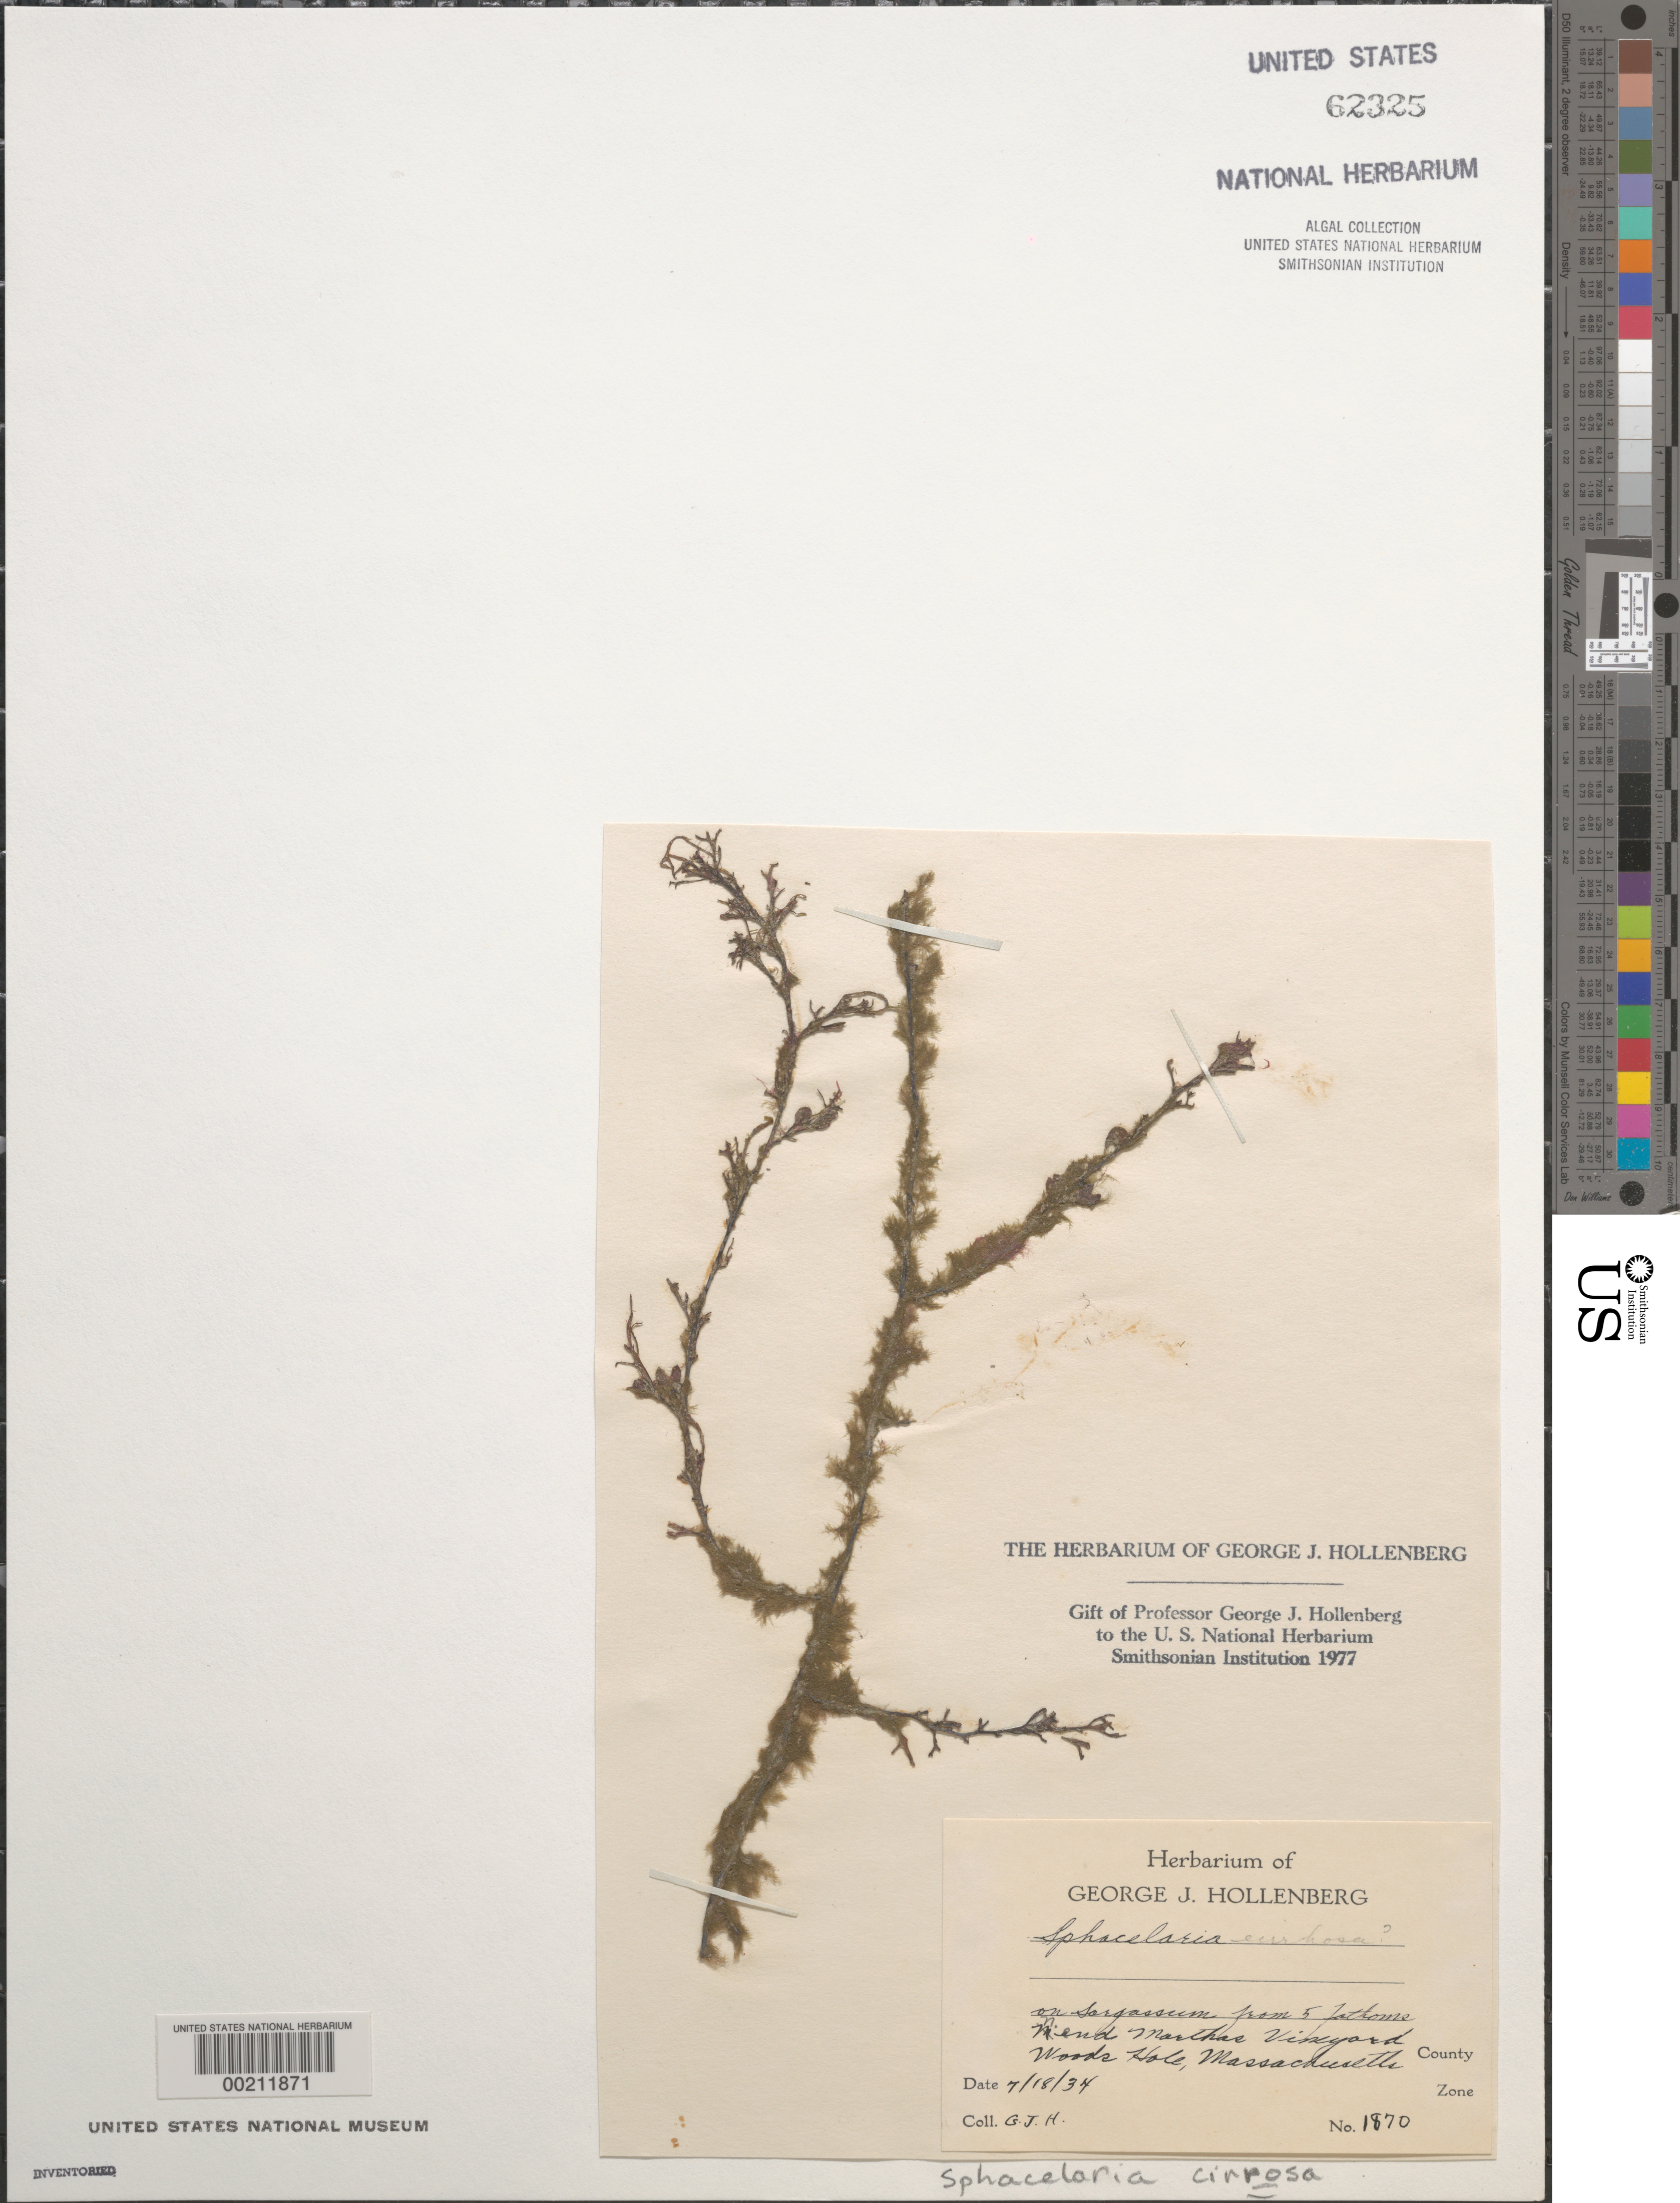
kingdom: Chromista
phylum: Ochrophyta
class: Phaeophyceae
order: Sphacelariales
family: Sphacelariaceae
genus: Sphacelaria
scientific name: Sphacelaria cirrosa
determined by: Hollenberg, George J.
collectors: G. Hollenberg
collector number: GJH 1870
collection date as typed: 18 Jul 1934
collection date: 1934-07-18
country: United States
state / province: Massachusetts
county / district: Dukes County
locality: Near Martha's Vineyard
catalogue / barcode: US 62325